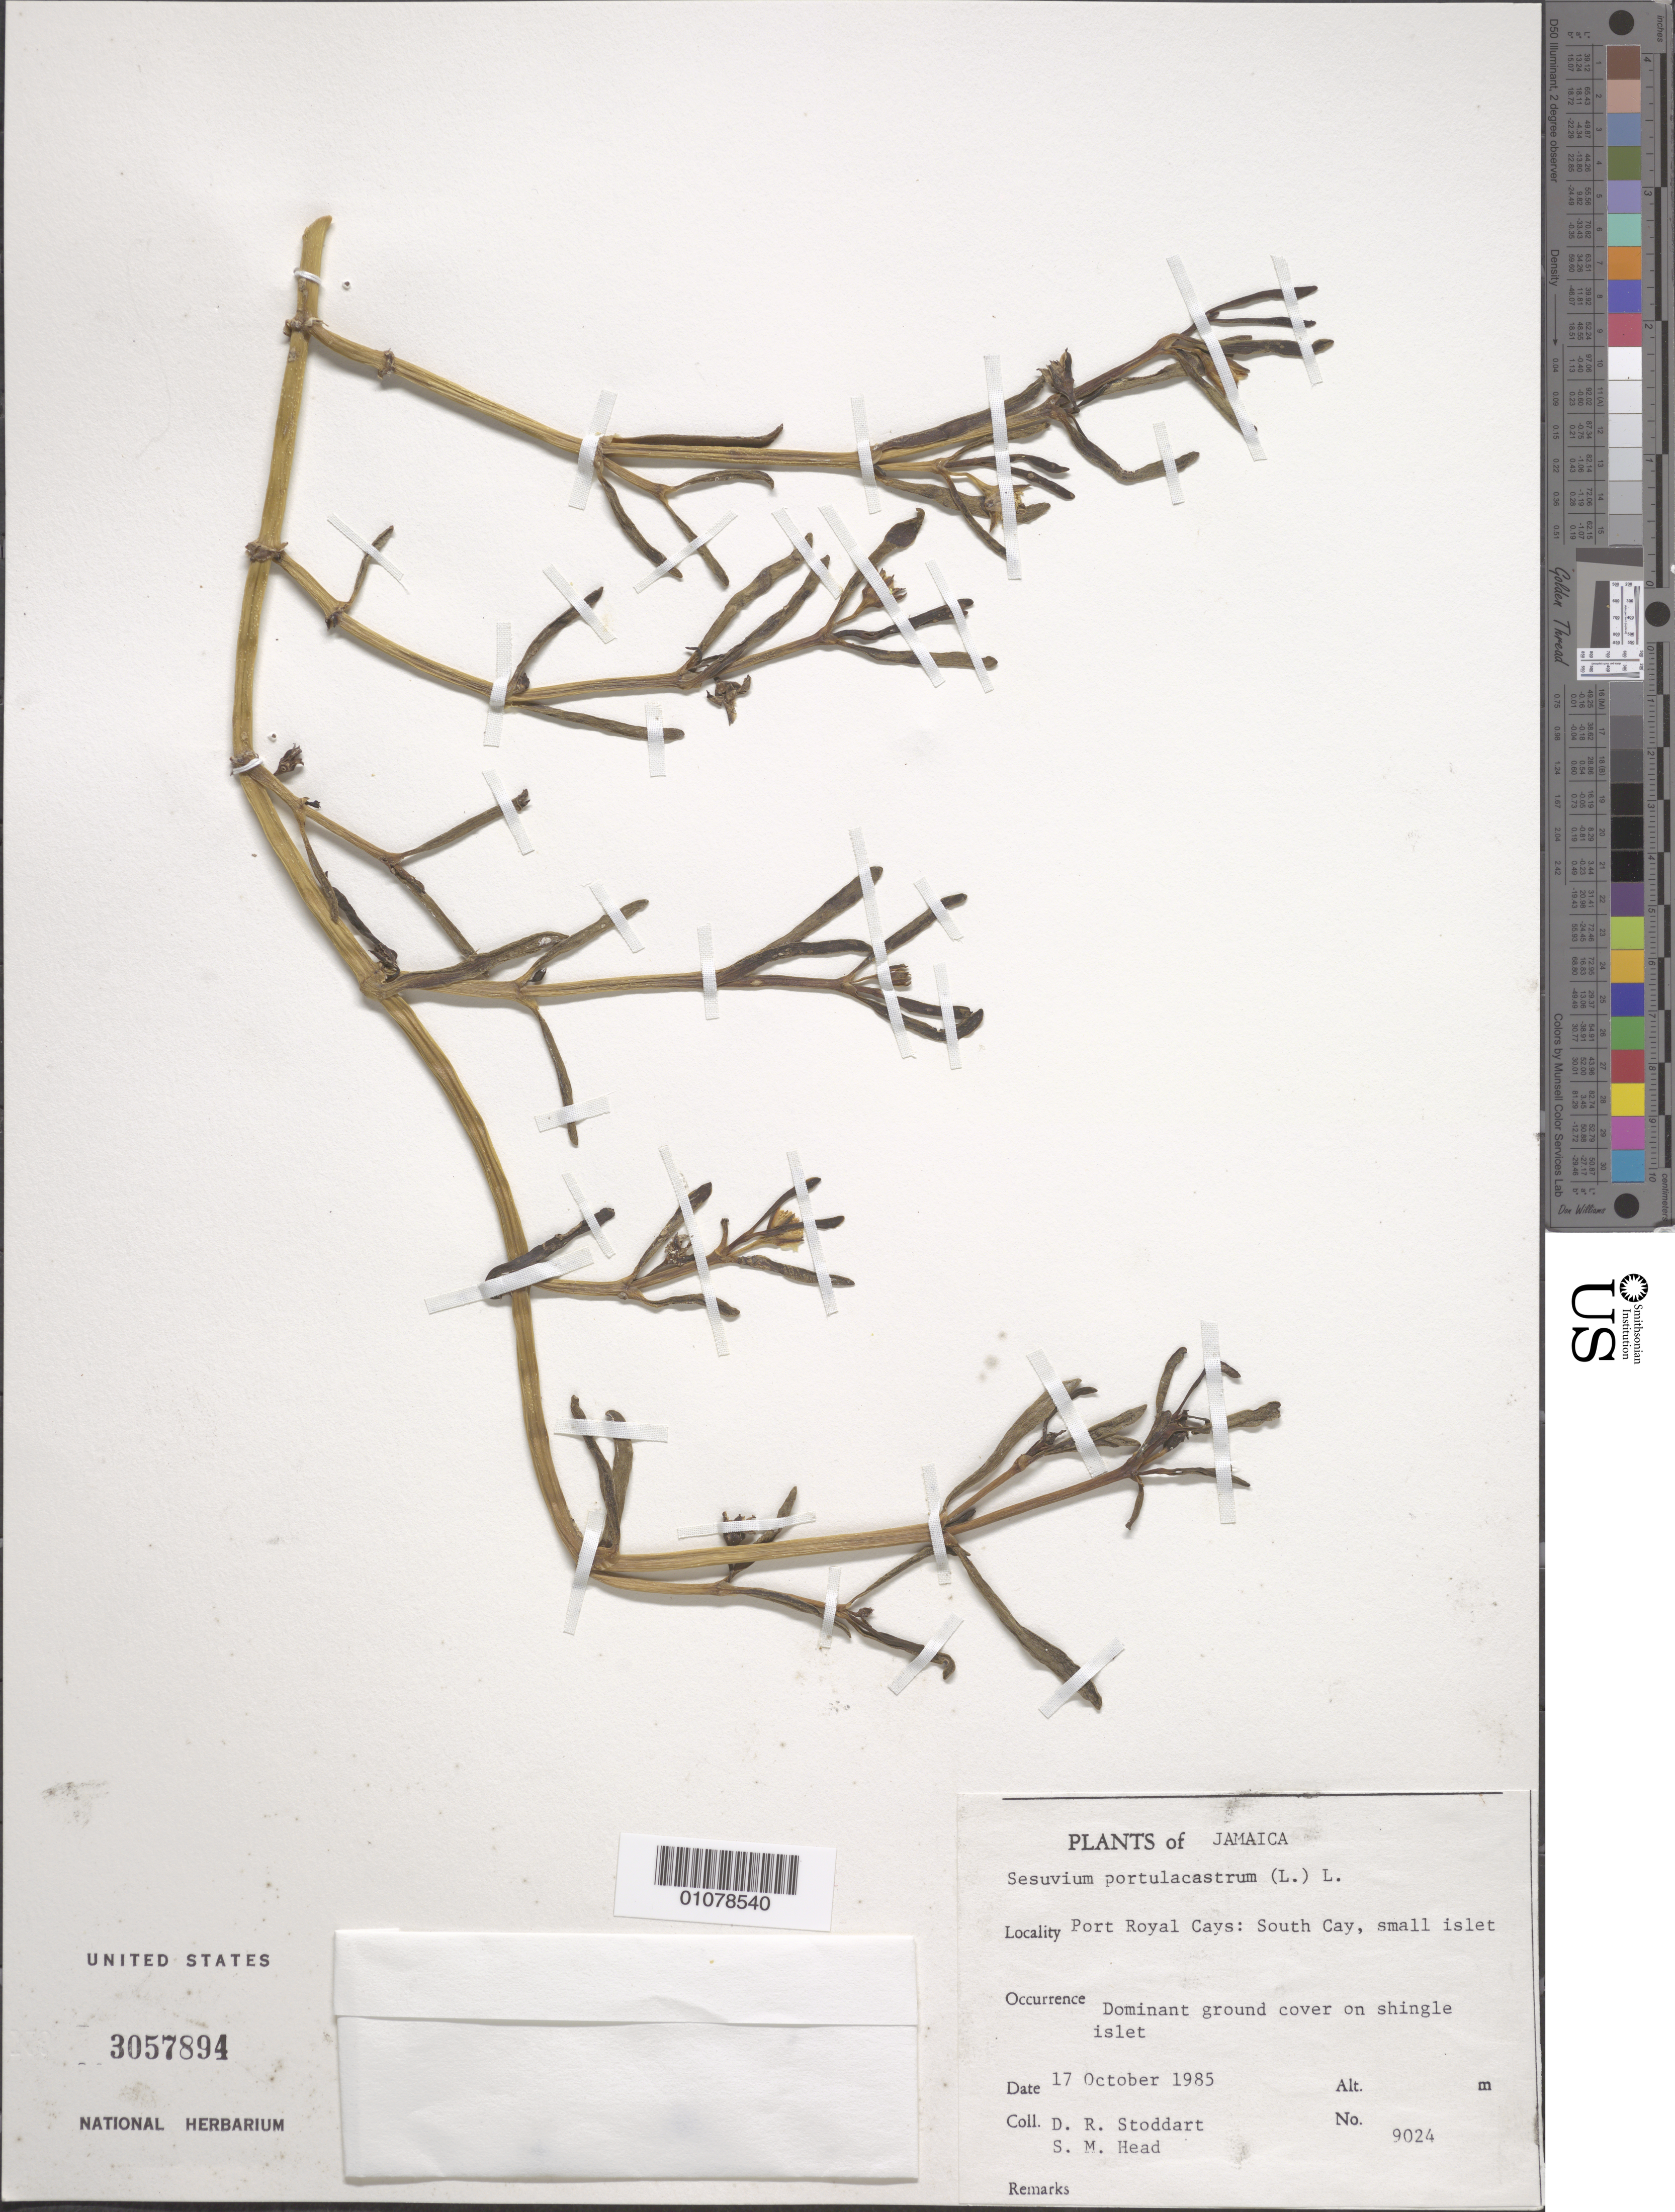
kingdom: Plantae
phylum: Tracheophyta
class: Magnoliopsida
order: Caryophyllales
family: Aizoaceae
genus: Sesuvium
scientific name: Sesuvium portulacastrum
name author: (L.) L.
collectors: D. R. Stoddart & S. Head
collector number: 9024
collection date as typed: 17 Oct 1985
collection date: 1985-10-17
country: Jamaica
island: Jamaica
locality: Port Royal Cays: South Cay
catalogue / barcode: US 3057894